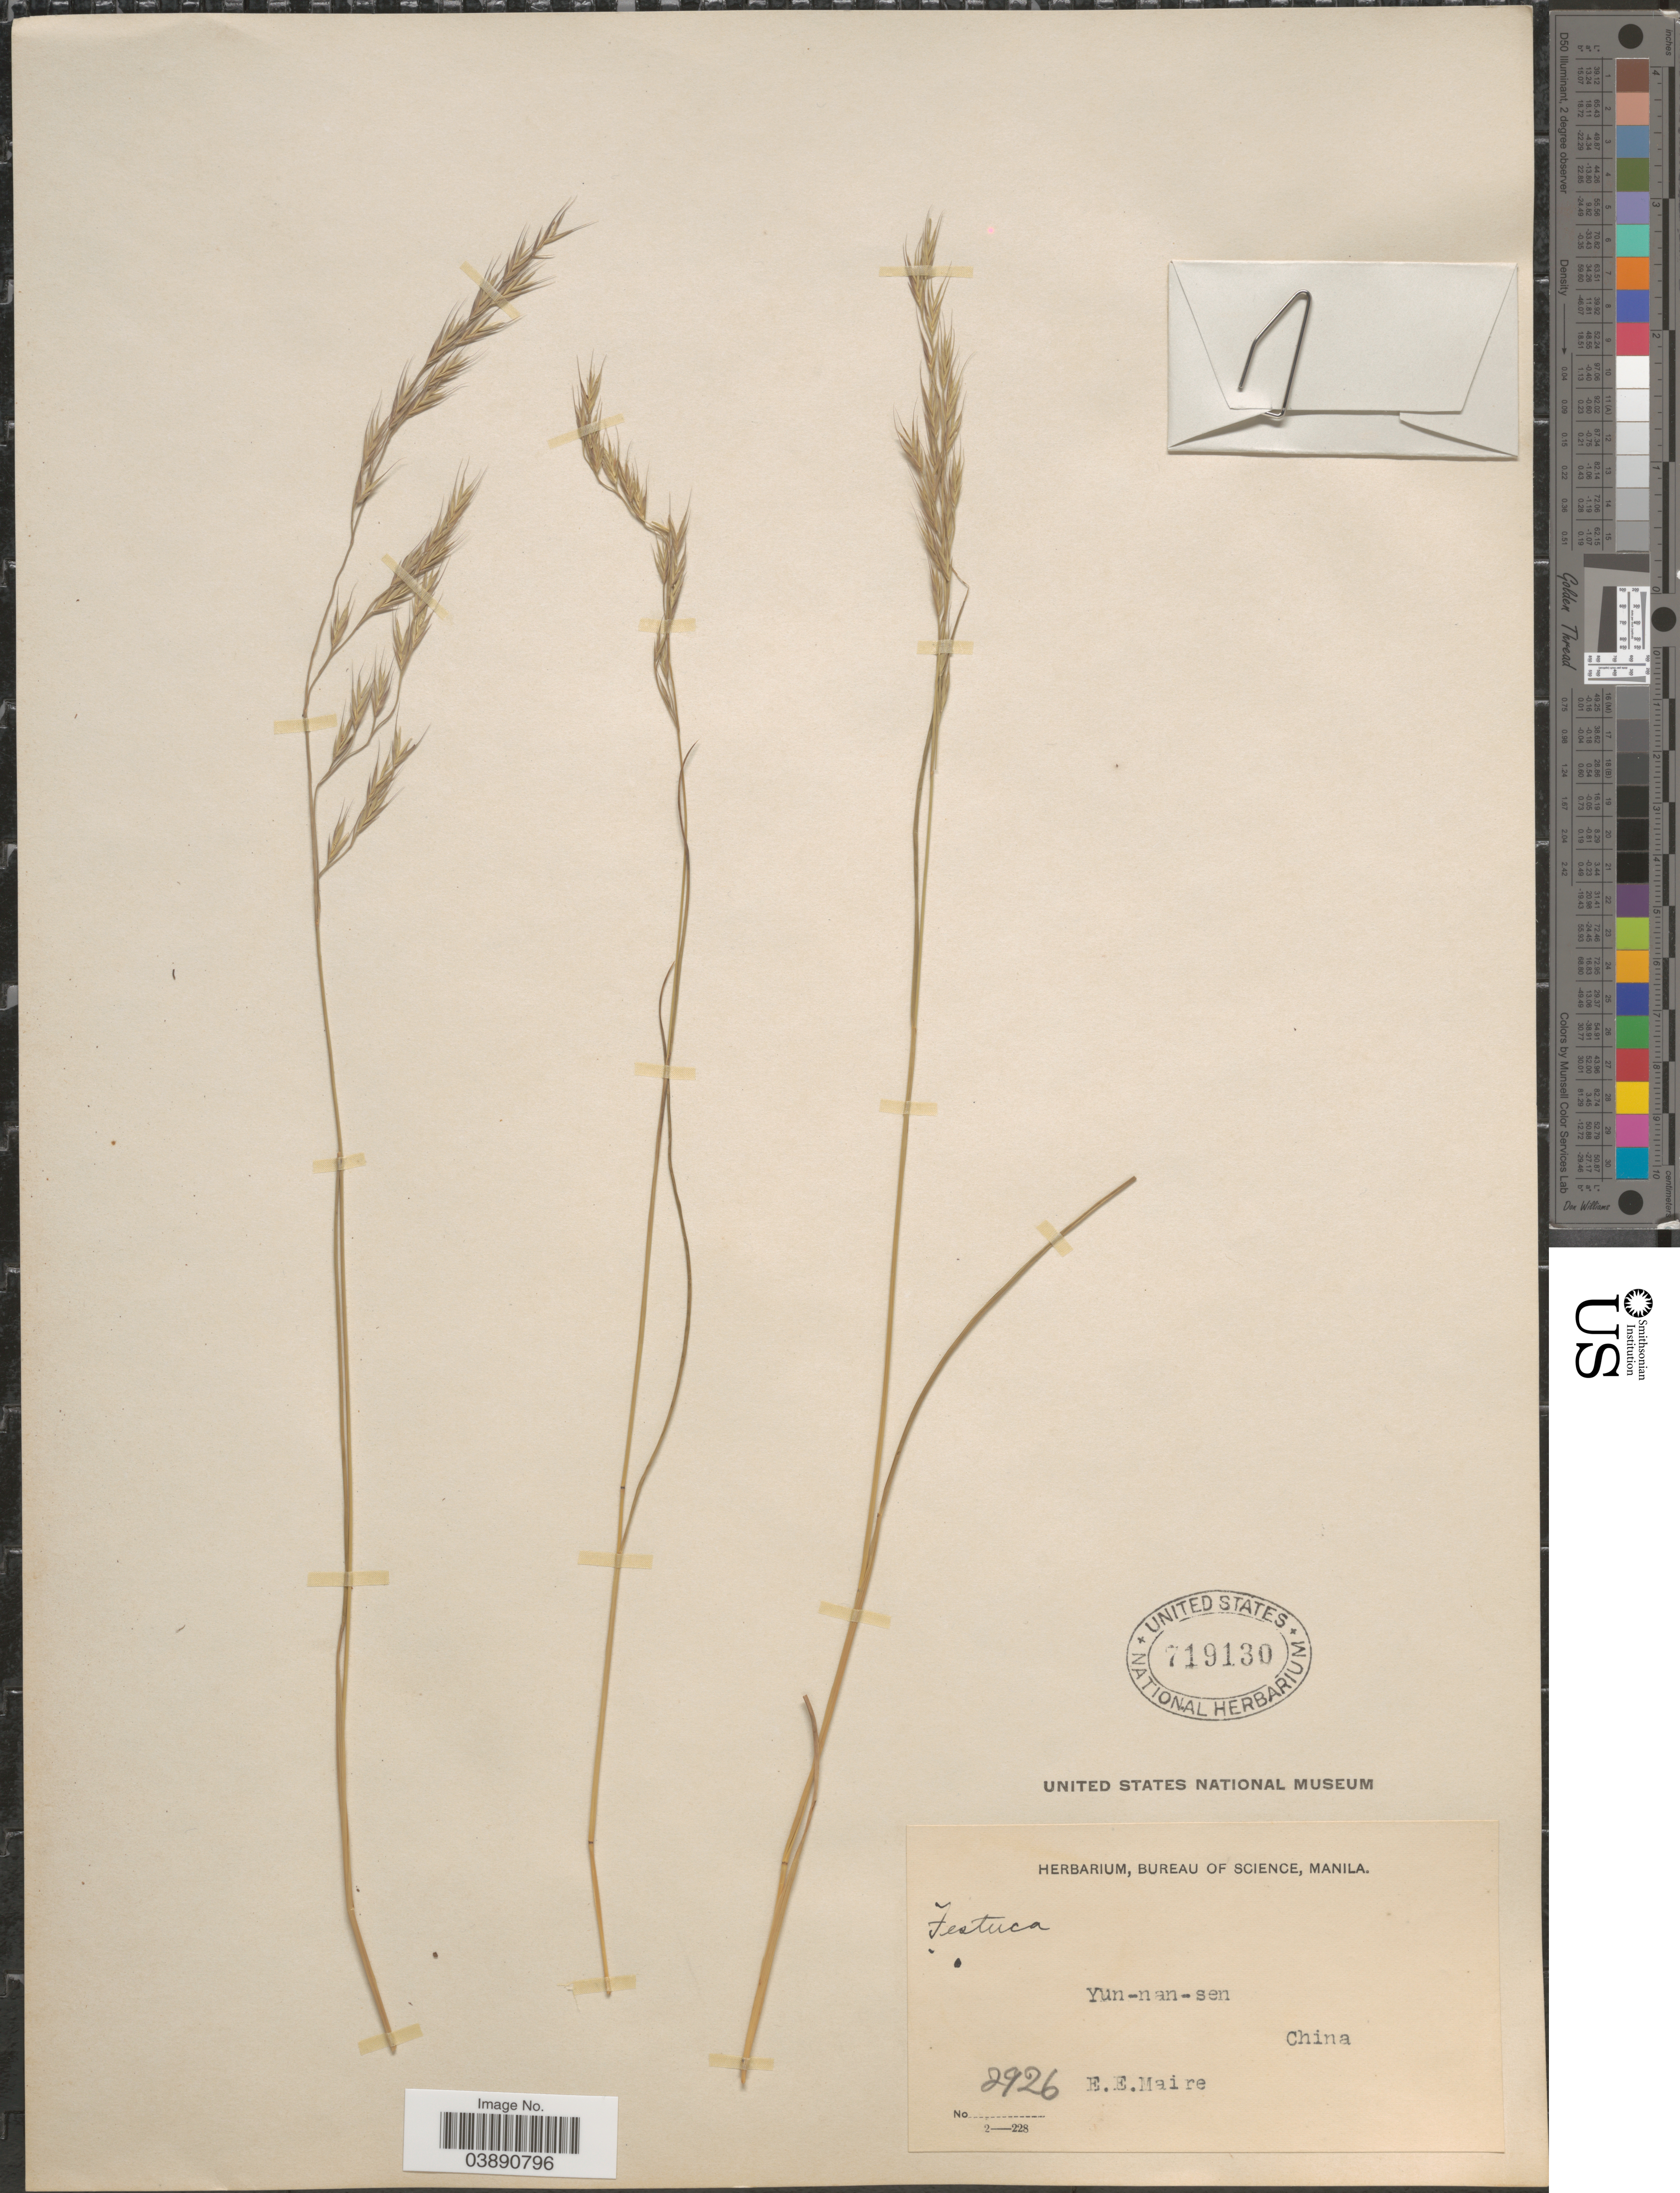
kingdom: Plantae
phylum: Tracheophyta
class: Liliopsida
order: Poales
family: Poaceae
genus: Festuca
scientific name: Festuca forrestii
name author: St.-Yves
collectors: E. E. Maire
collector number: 2926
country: China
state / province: Yunnan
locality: Yu-nan-sen.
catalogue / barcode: US 719130